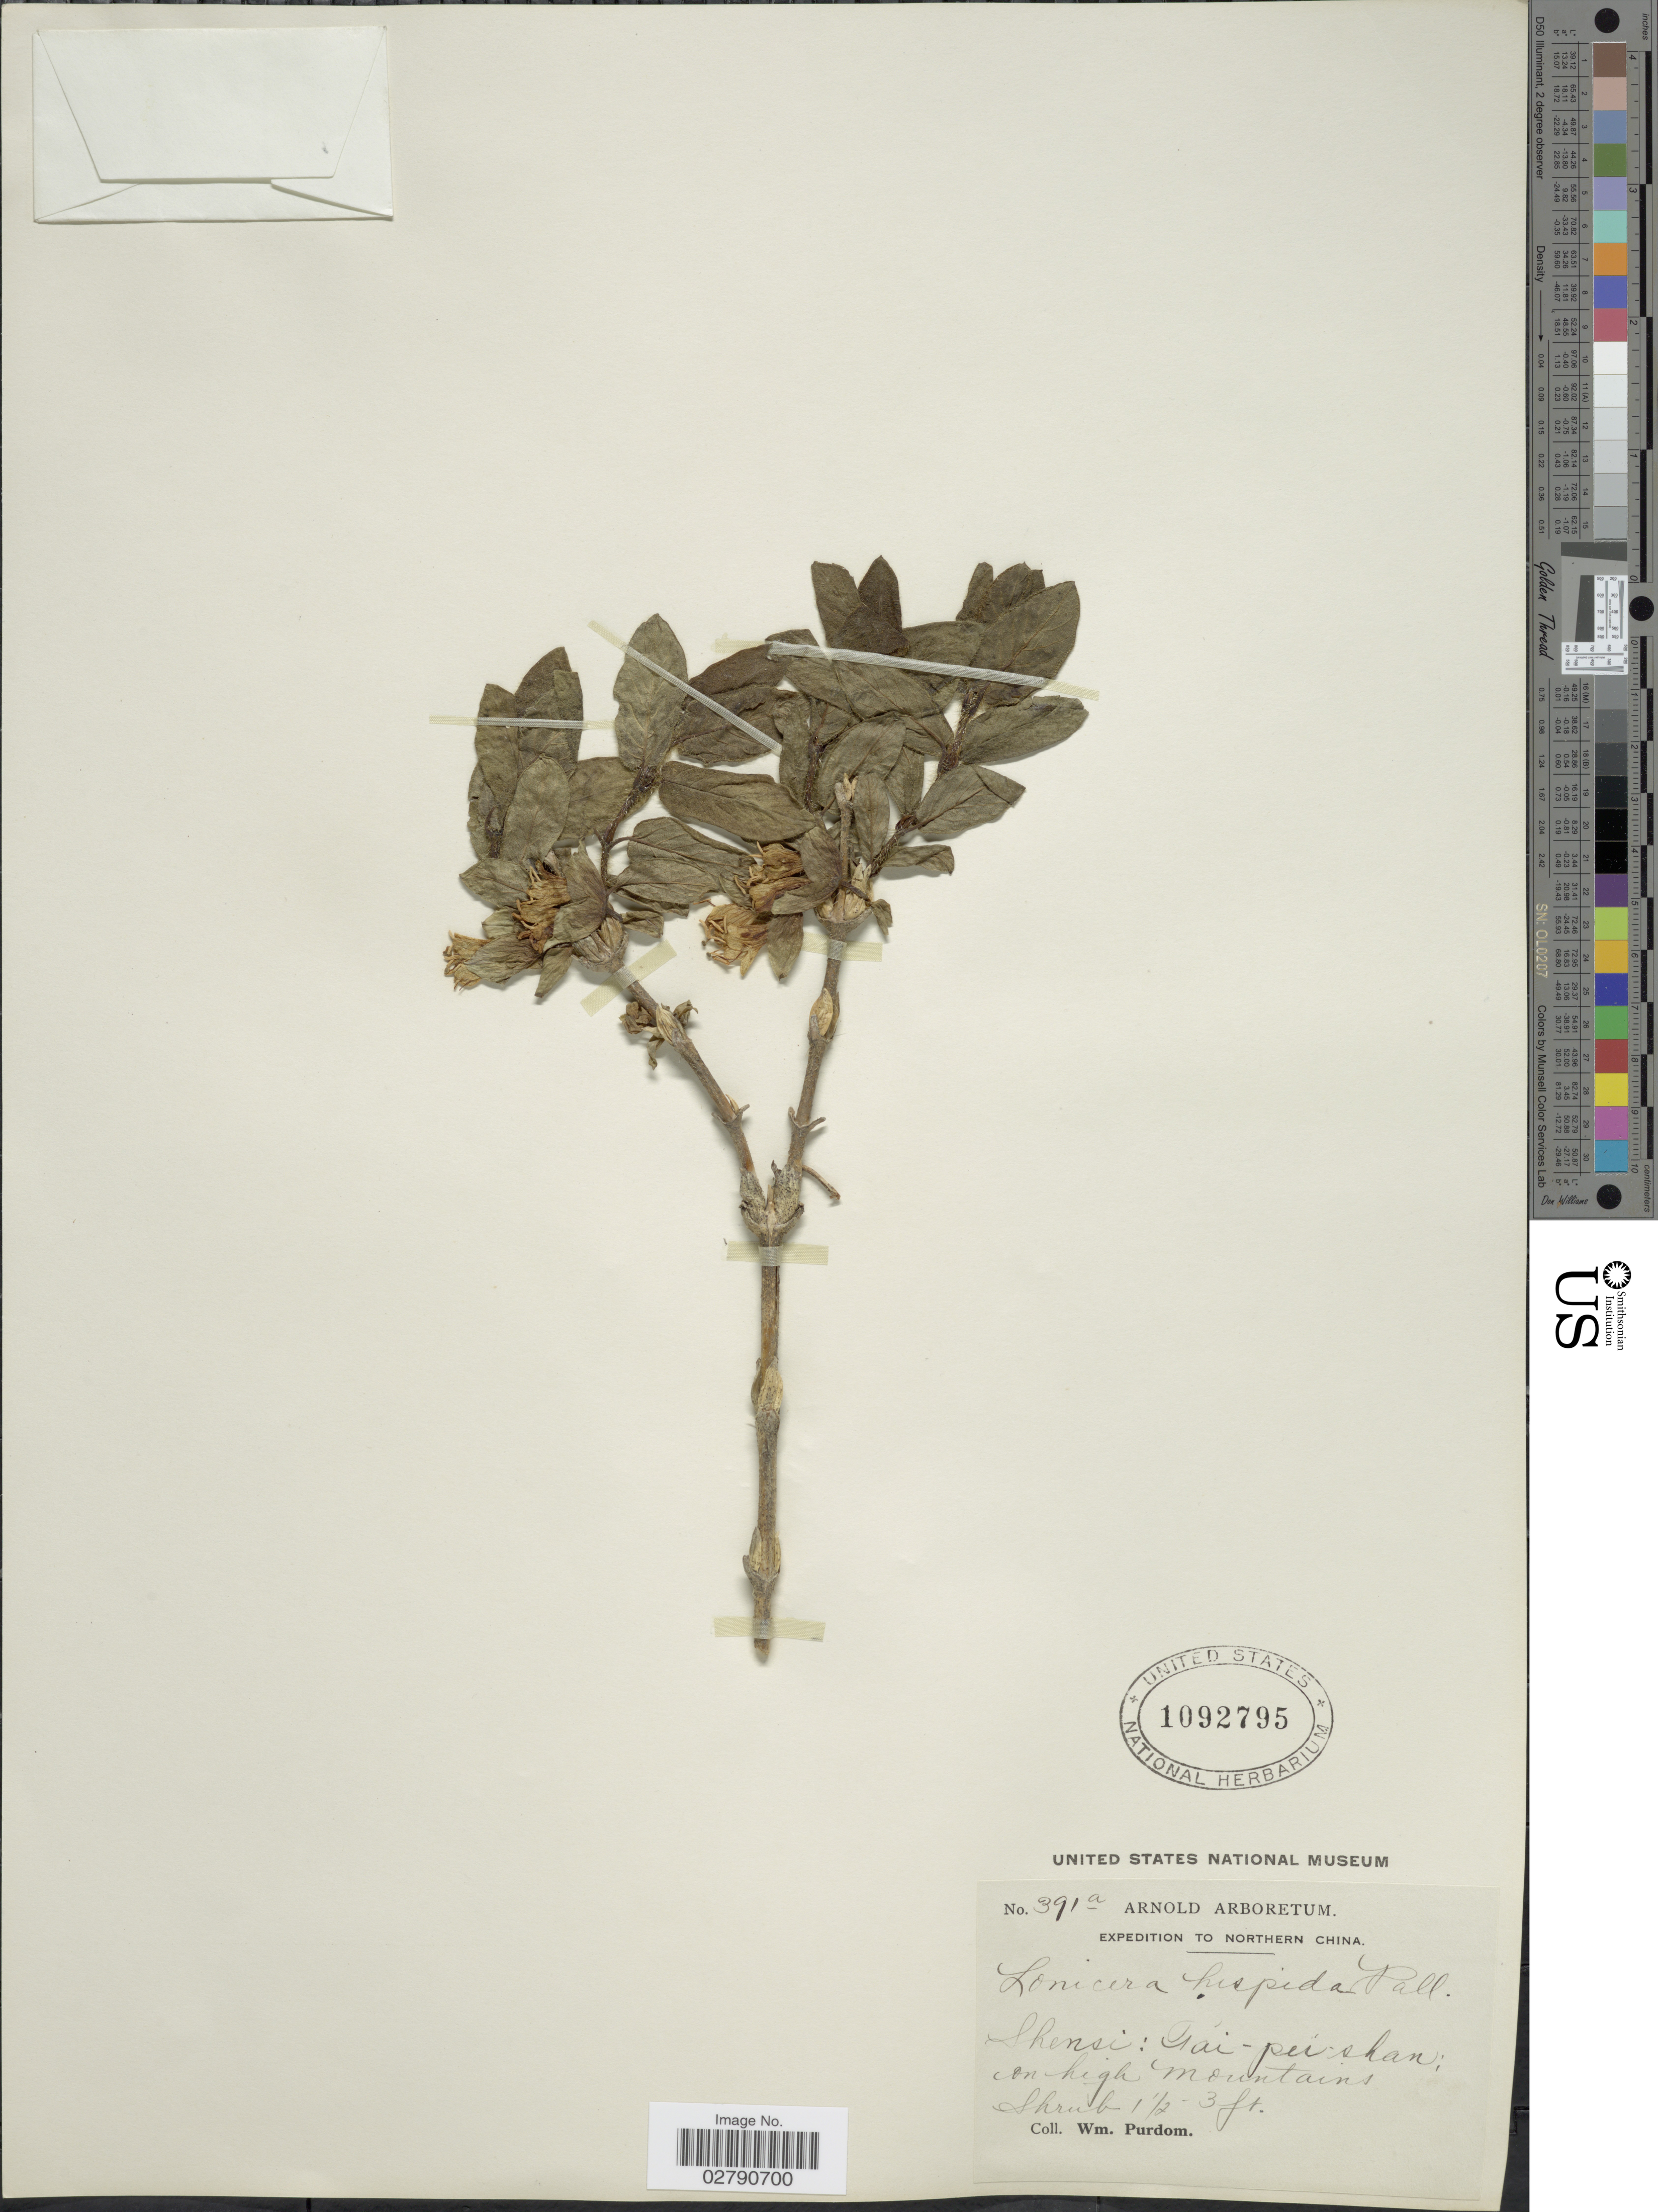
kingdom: Plantae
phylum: Tracheophyta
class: Magnoliopsida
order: Dipsacales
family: Caprifoliaceae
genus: Lonicera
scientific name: Lonicera hispida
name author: Pall. ex Roem. & Schult.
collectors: W. Purdom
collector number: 391a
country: China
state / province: Shaanxi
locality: Northern China. Shensi: Tai-pei-shan.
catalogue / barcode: US 1092795